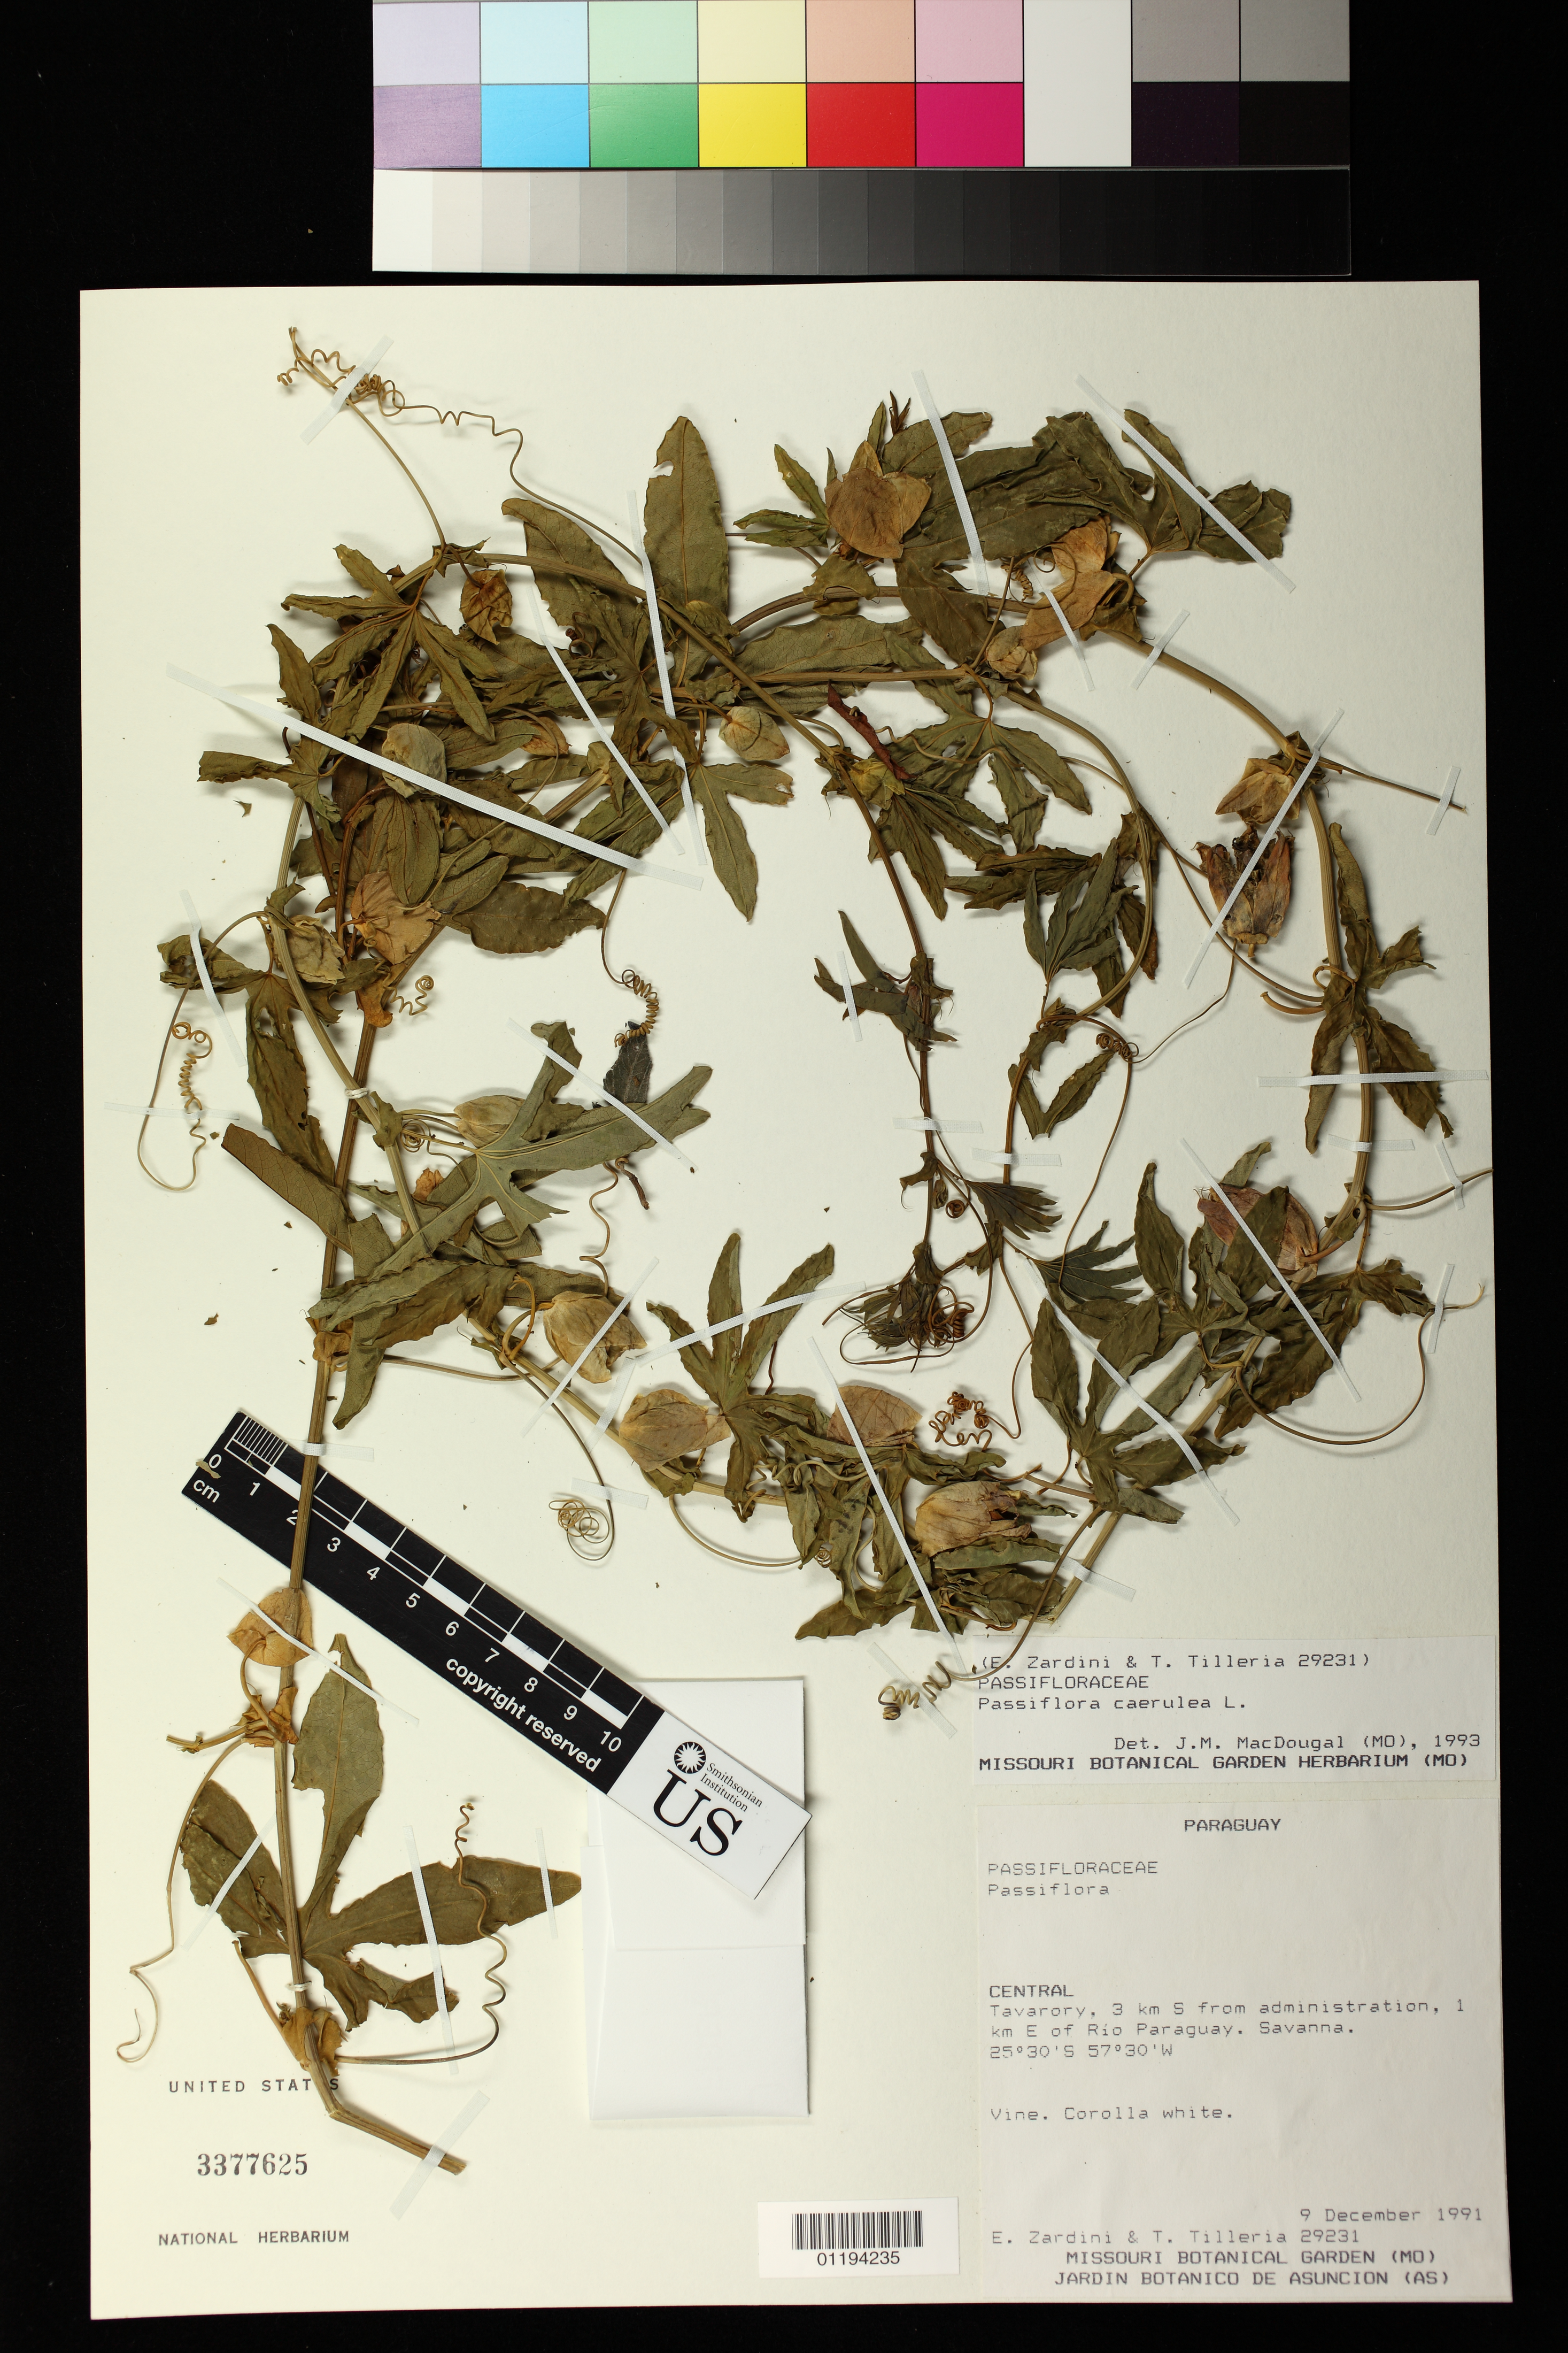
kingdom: Plantae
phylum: Tracheophyta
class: Magnoliopsida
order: Malpighiales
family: Passifloraceae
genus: Passiflora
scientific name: Passiflora caerulea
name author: L.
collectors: E. M. Zardini & T. Tilleria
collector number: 29231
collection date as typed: Dec 9 1991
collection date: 1991-12-09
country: Paraguay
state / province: Central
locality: Tavarory. 3 km S from administration, 1 km E. of Rio Paraguay. Savanna.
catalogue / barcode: US 3377625